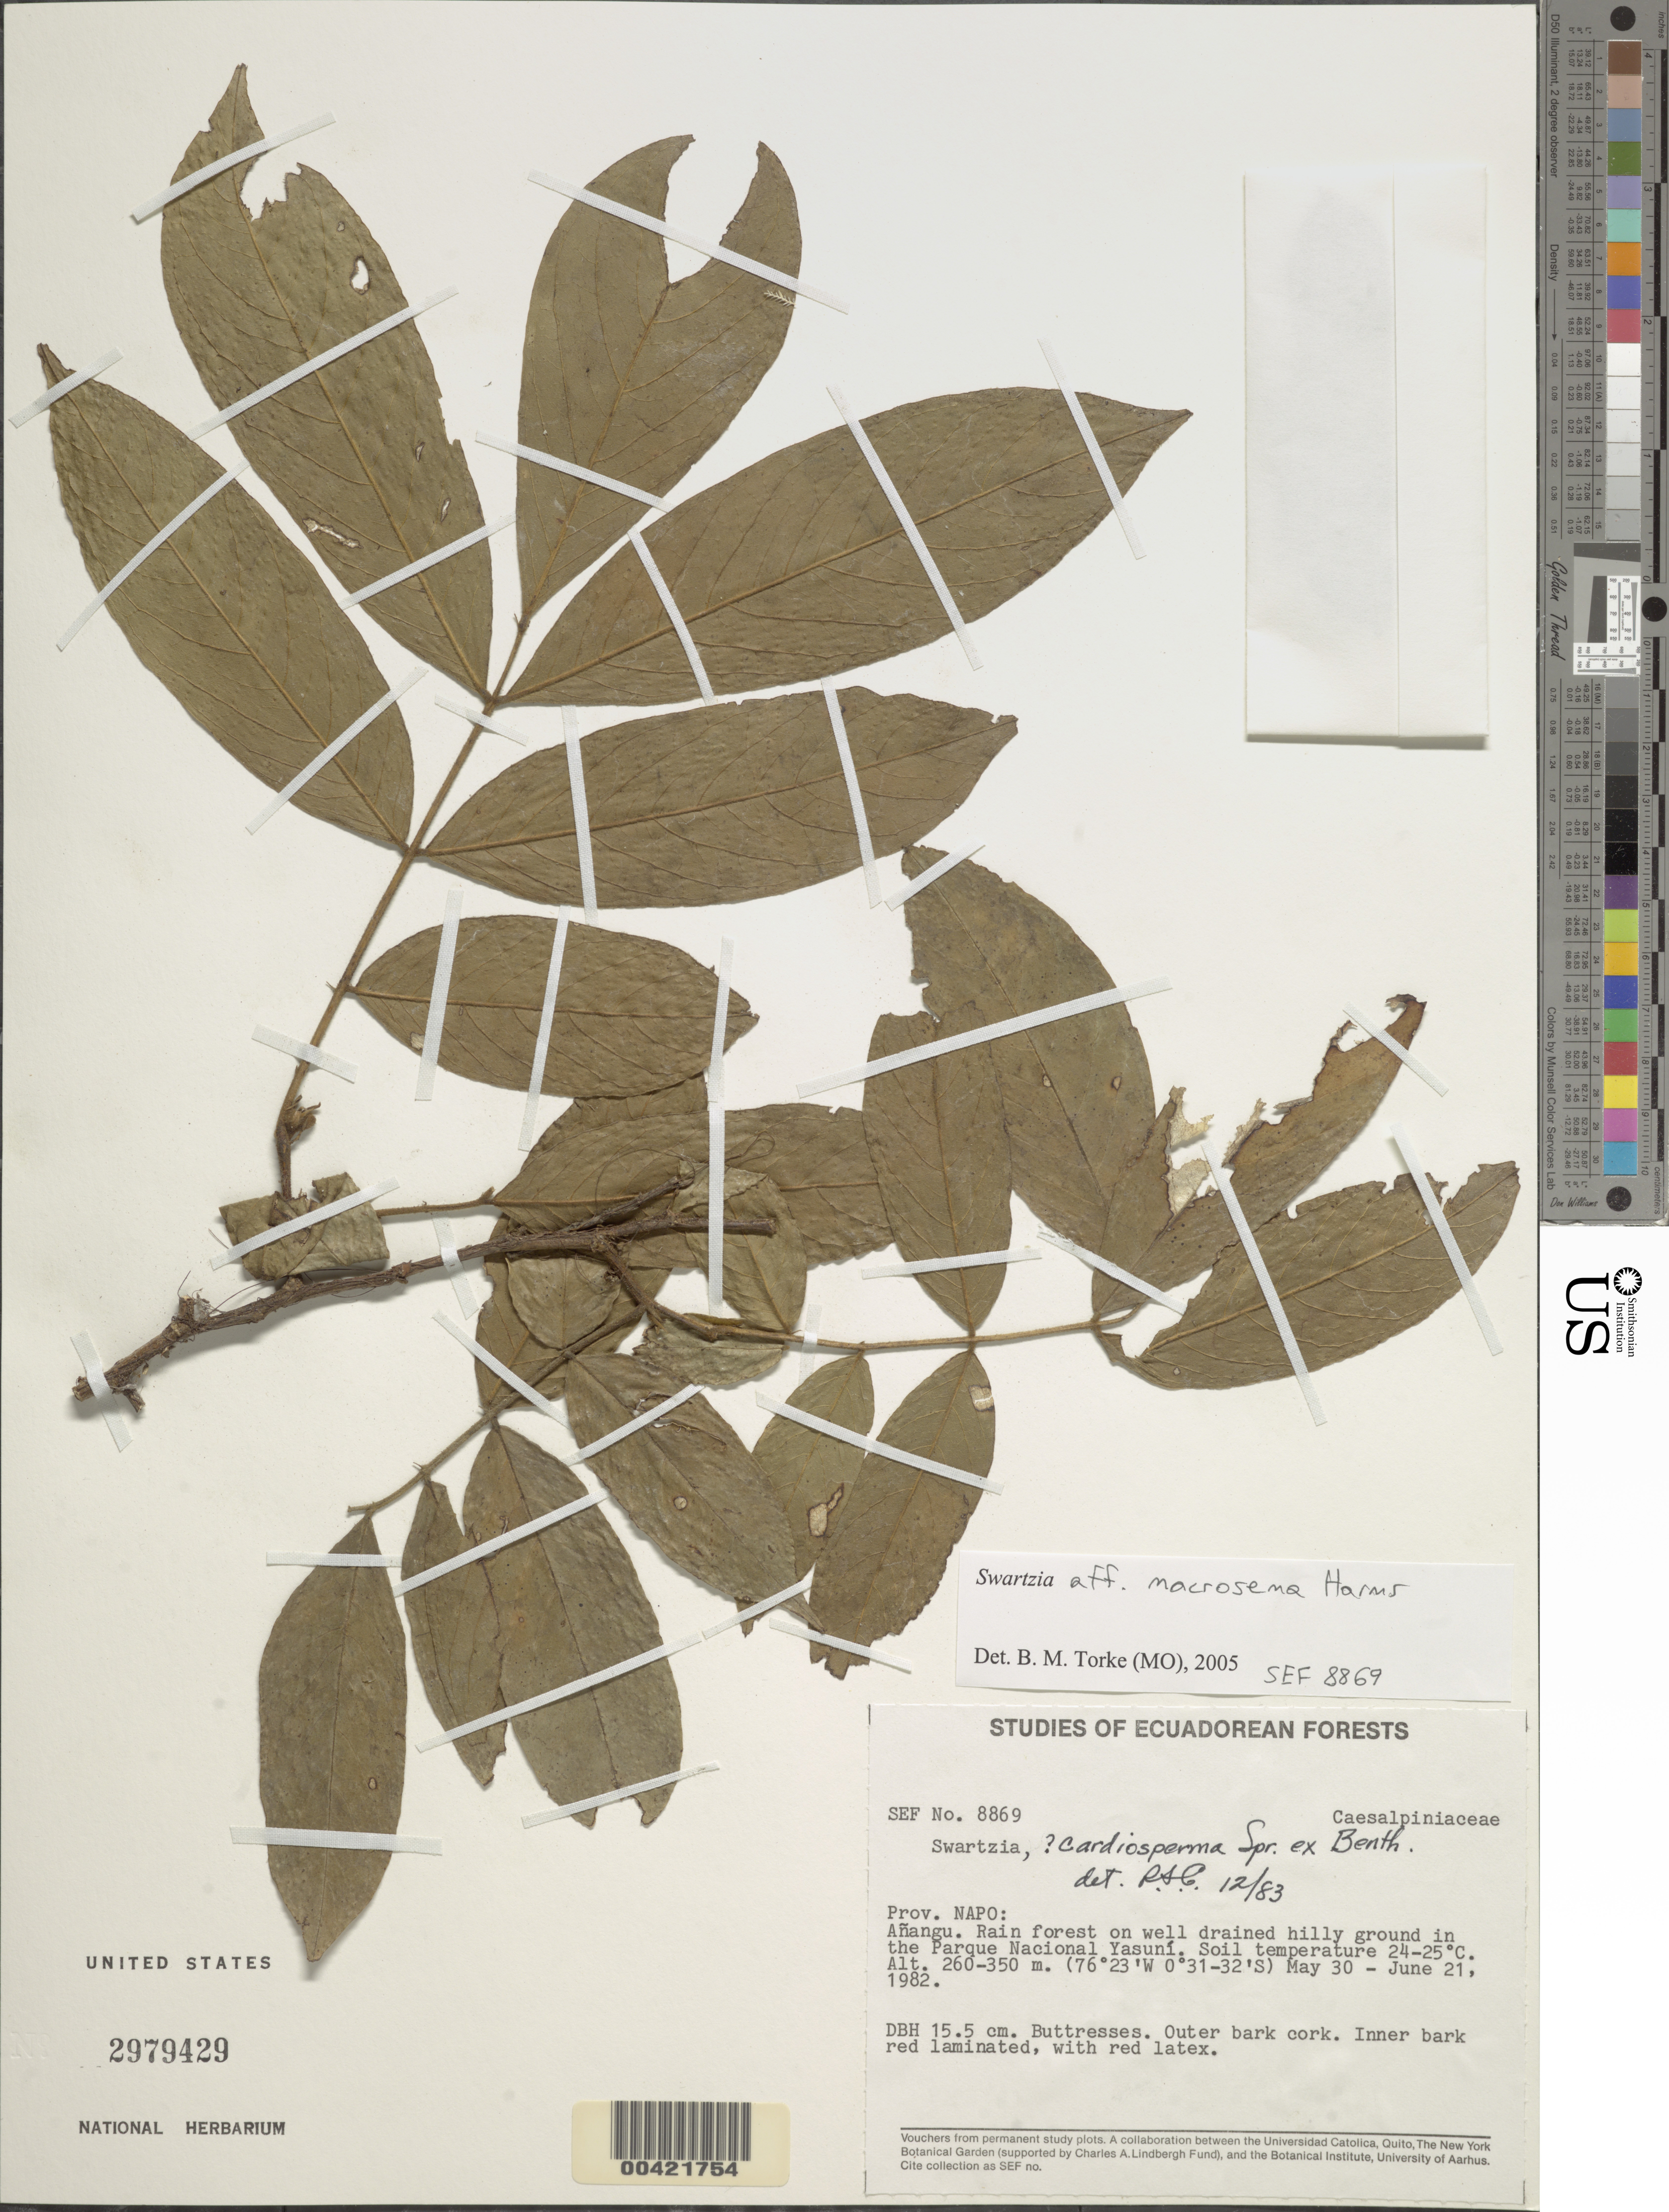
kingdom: Plantae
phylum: Tracheophyta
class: Magnoliopsida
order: Fabales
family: Fabaceae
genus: Swartzia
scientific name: Swartzia macrosema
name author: Harms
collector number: SEF No. 8869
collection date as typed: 30 May 1982 to 21 Jun 1982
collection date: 1982-05-30/1982-06-21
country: Ecuador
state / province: Napo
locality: Anangu; Parque Nacional Yasuni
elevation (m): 260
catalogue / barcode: US 2979429